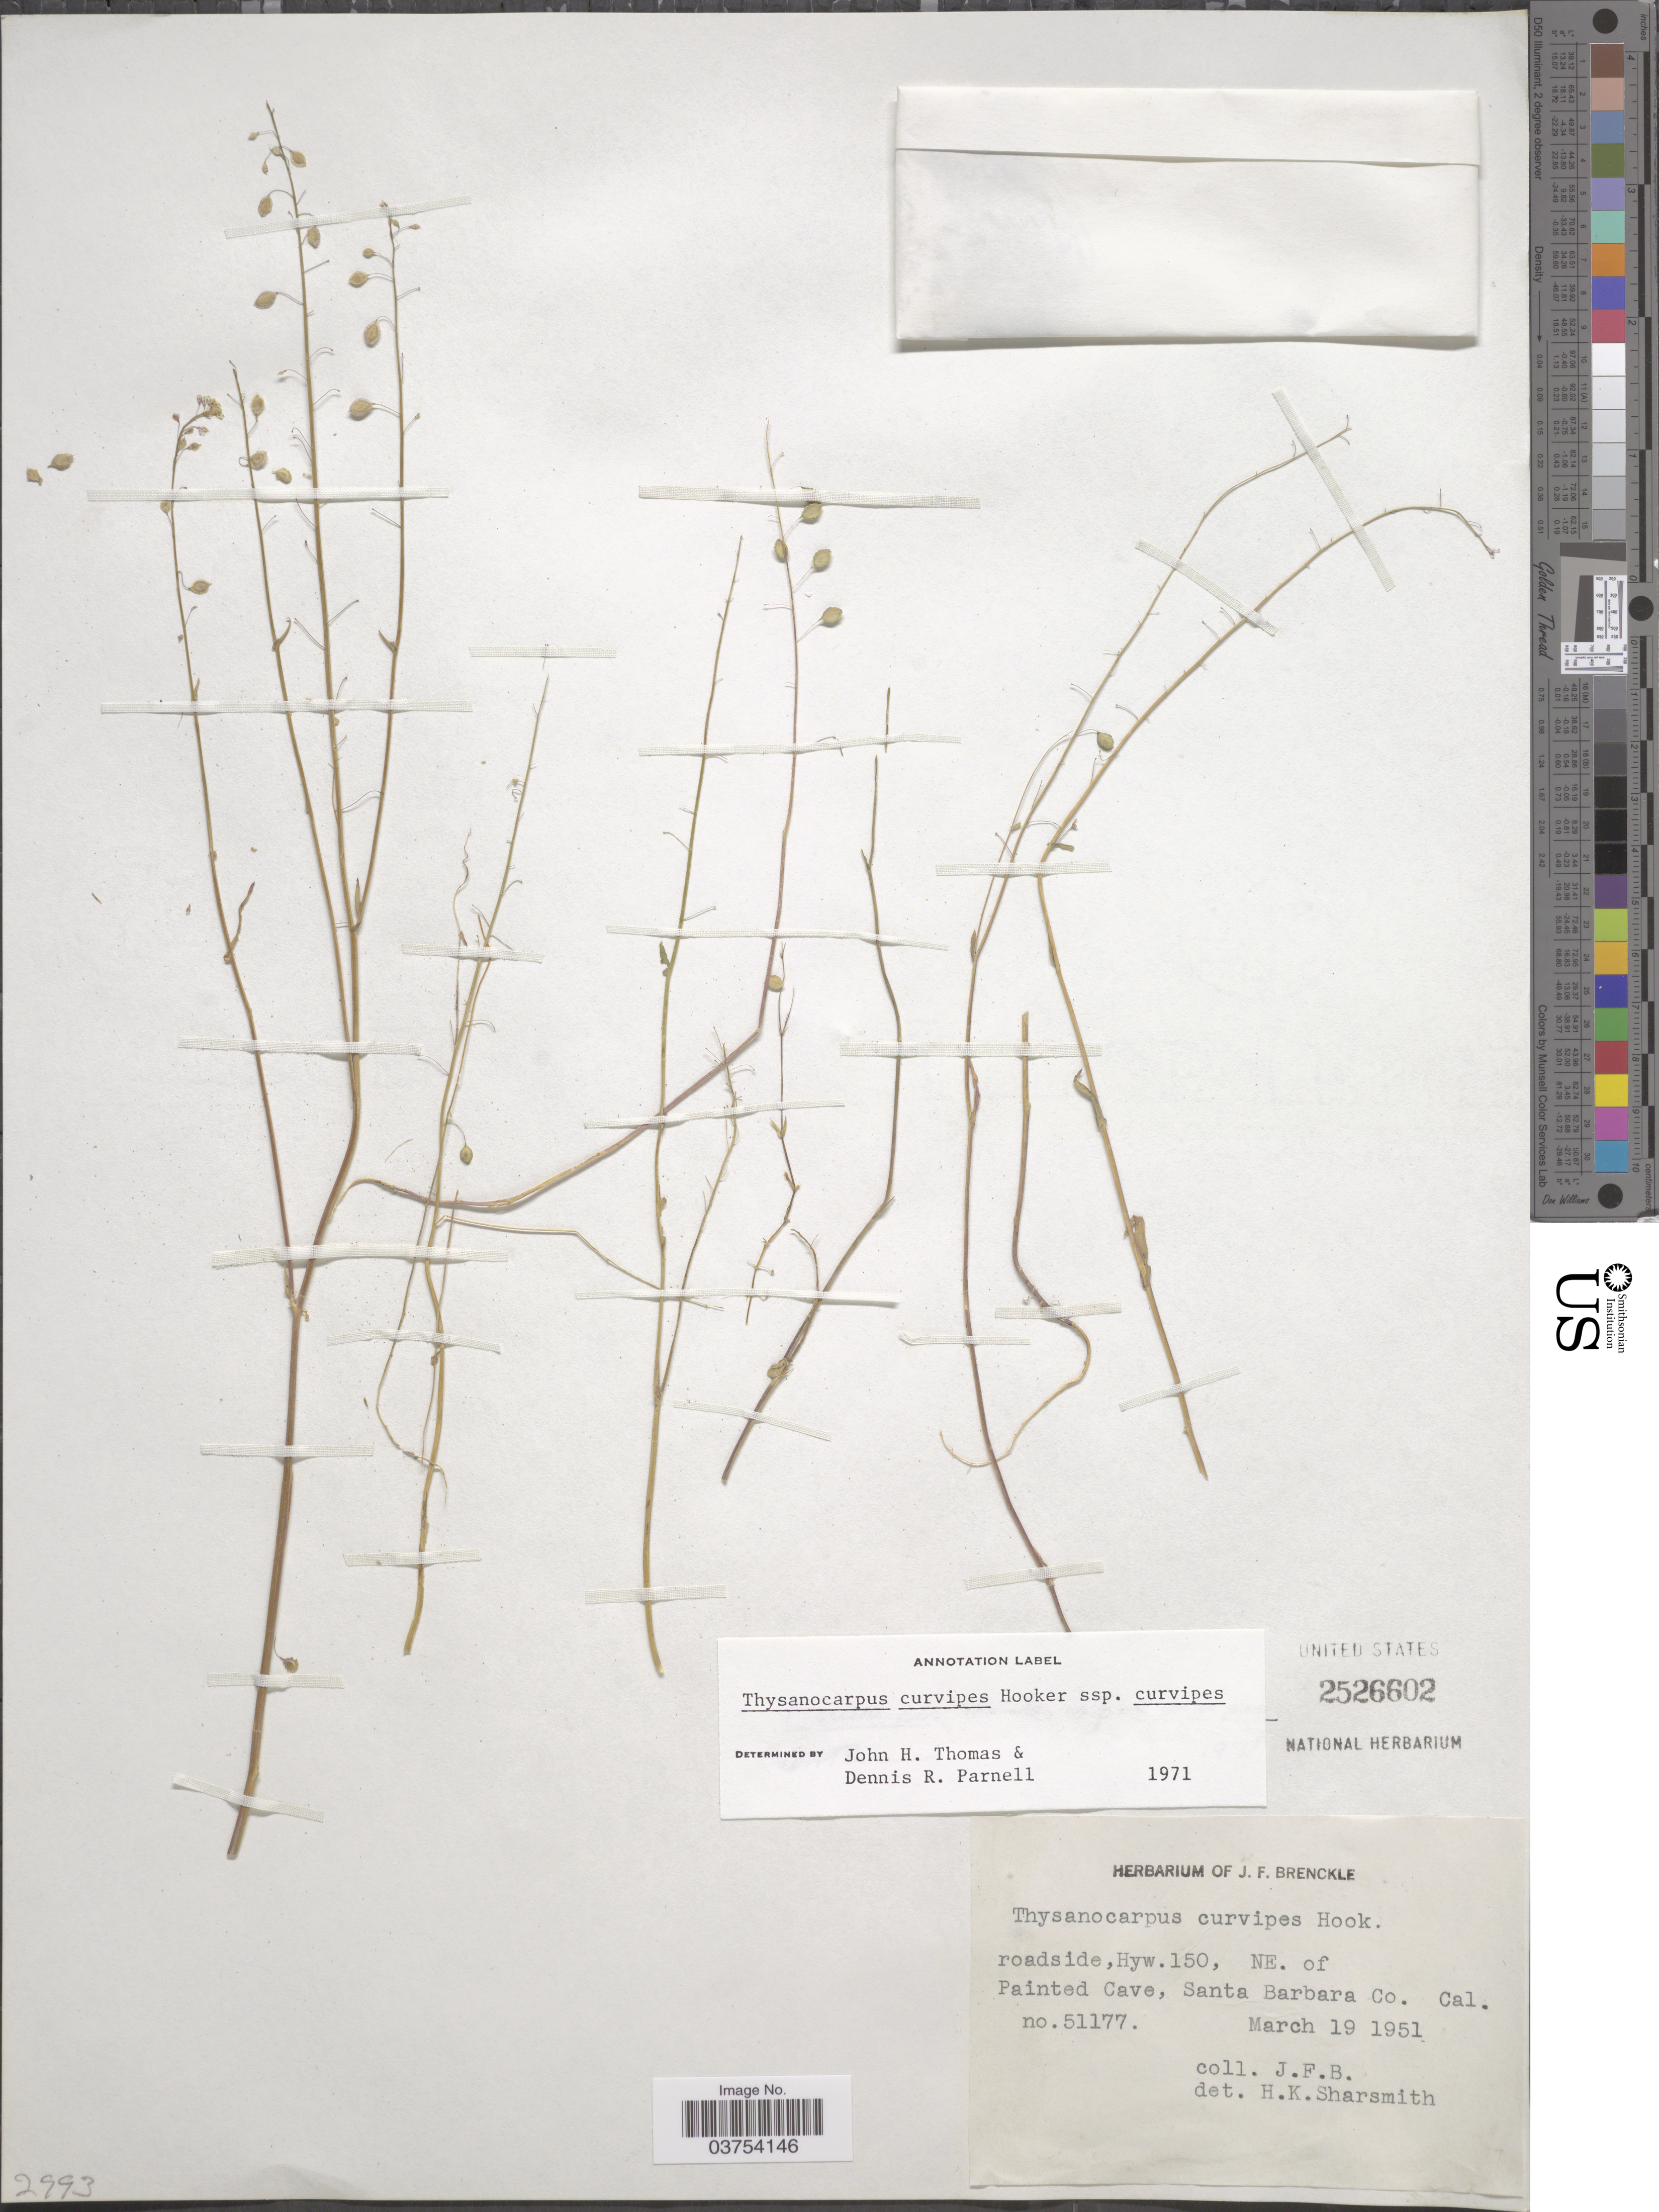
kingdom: Plantae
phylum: Tracheophyta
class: Magnoliopsida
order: Brassicales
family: Brassicaceae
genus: Thysanocarpus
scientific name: Thysanocarpus curvipes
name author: Hook.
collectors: J. Brenckle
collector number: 51177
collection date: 1951-03-19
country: United States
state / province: California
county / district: Santa Barbara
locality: Roadside, Hyw. 150, NE. of Painted Cave, Santa Barbara Co.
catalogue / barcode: US 2526602